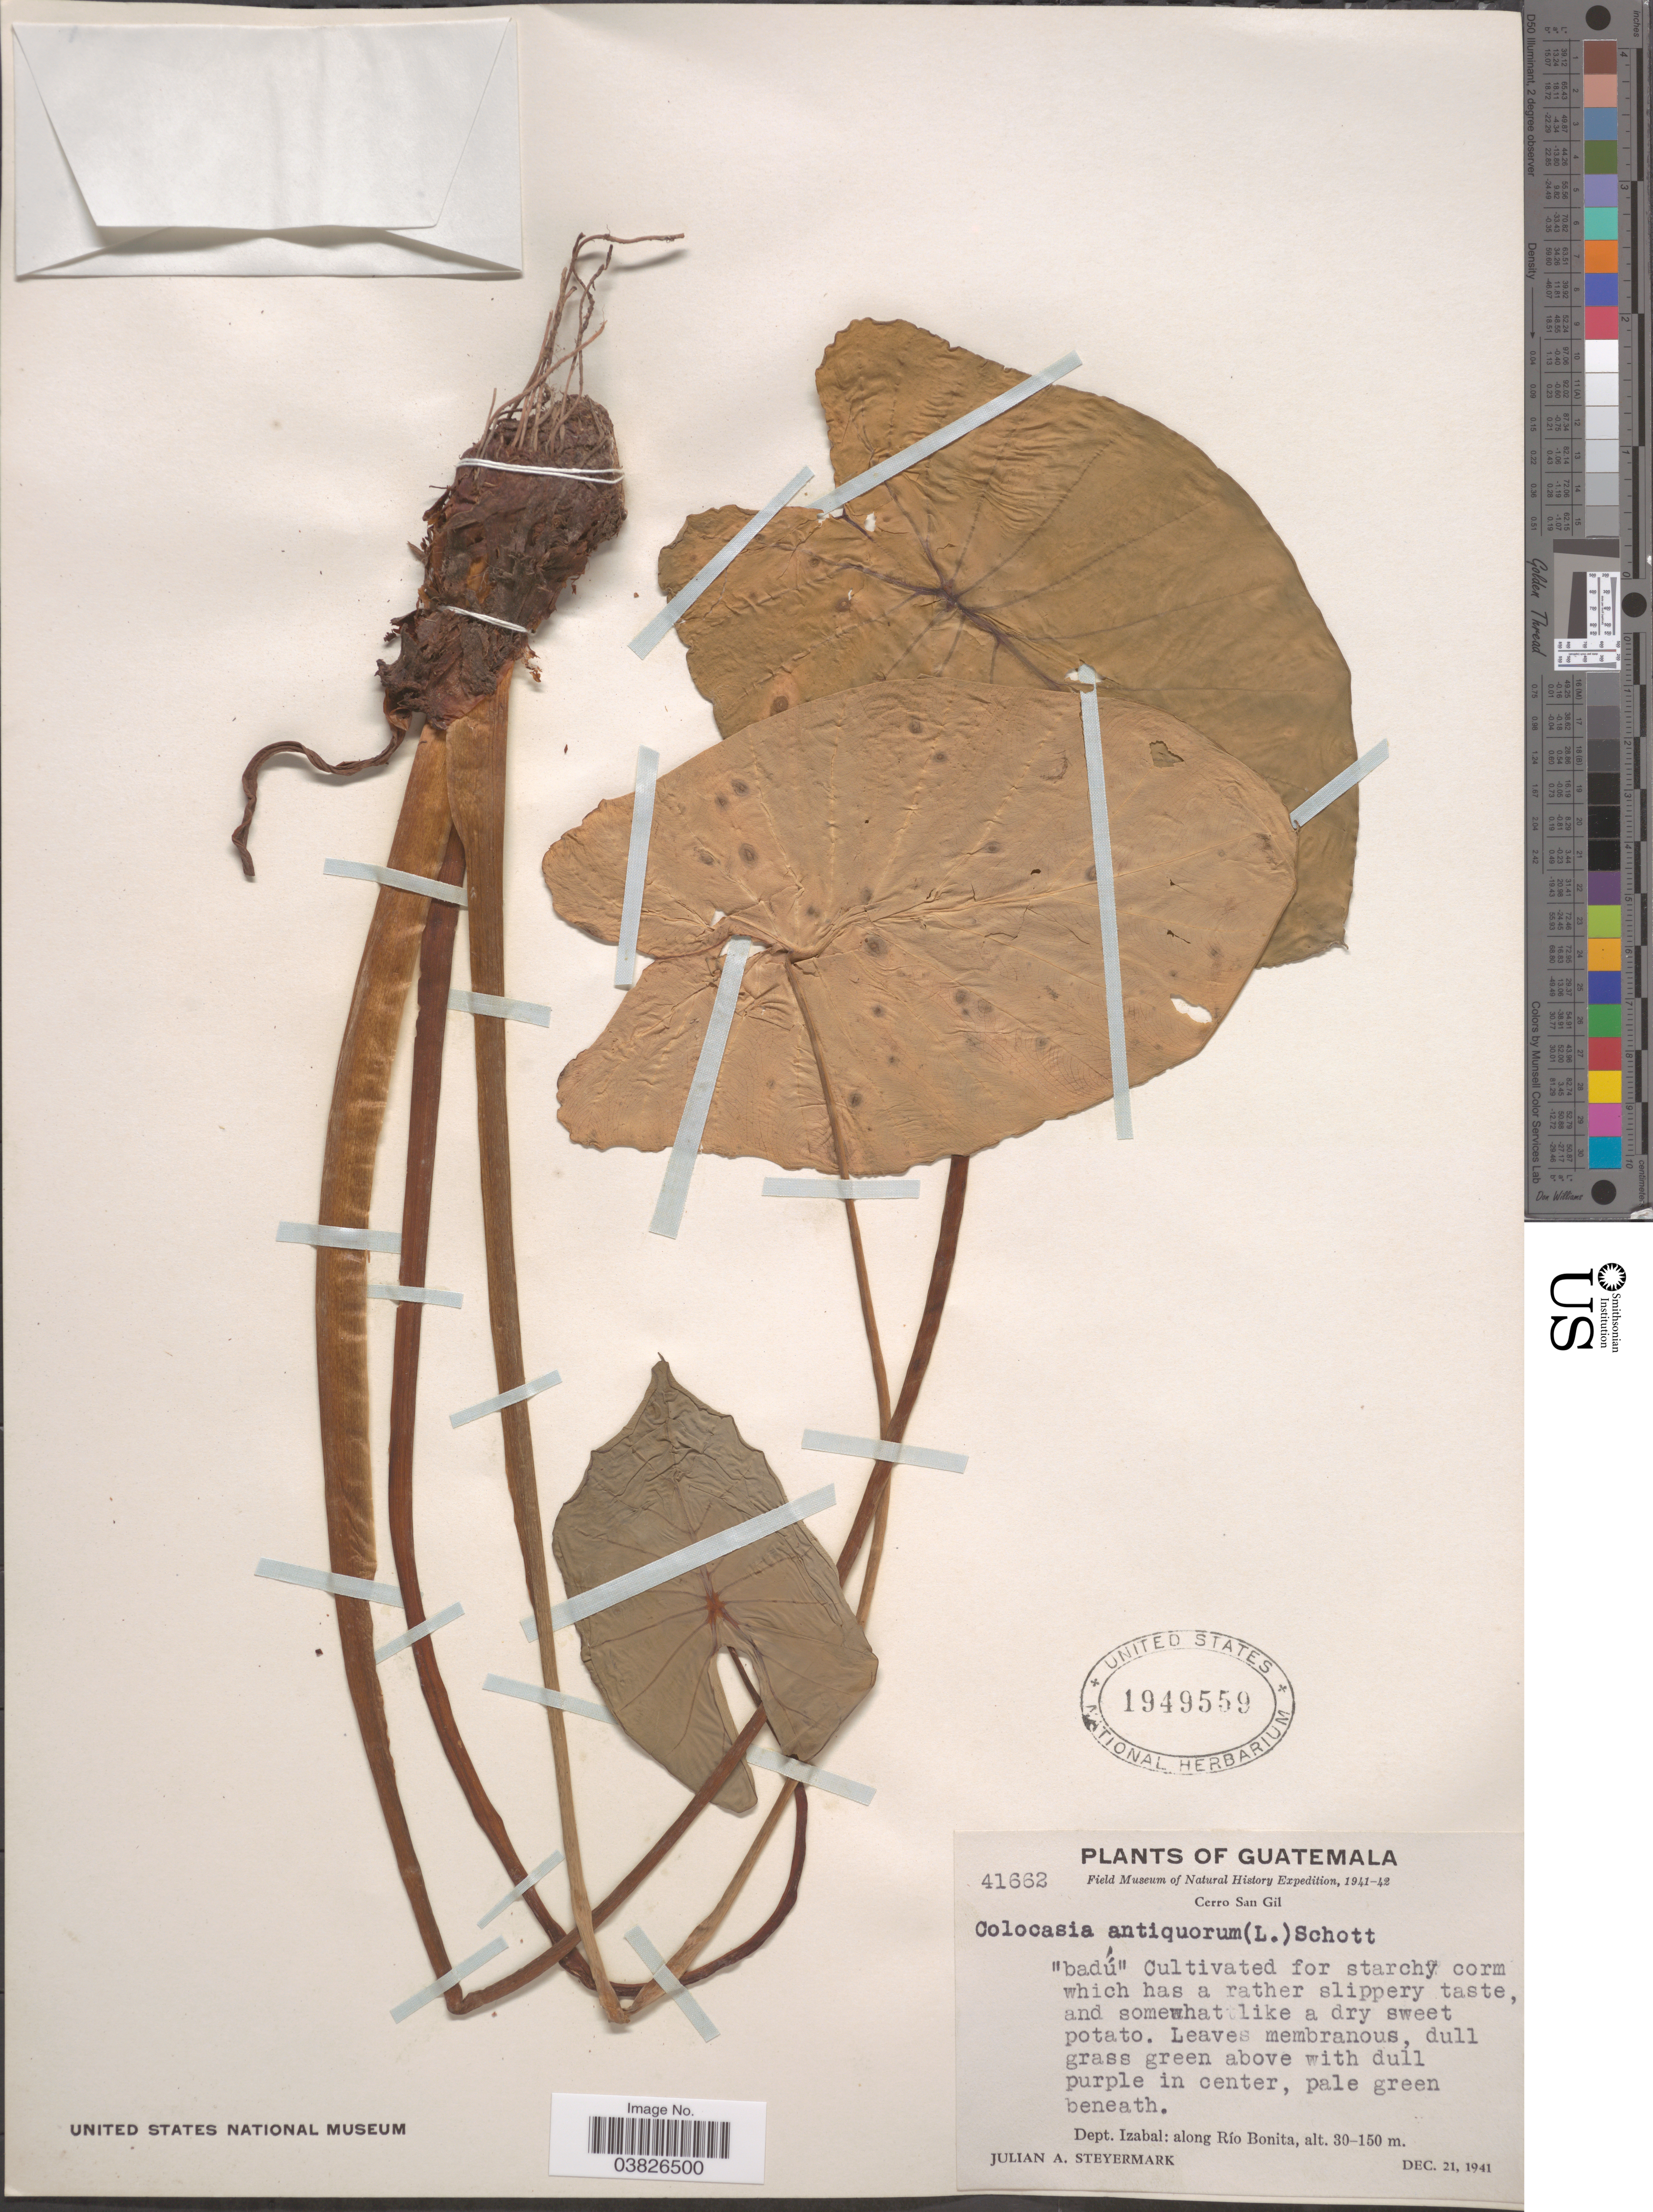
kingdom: Plantae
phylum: Tracheophyta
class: Liliopsida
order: Alismatales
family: Araceae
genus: Colocasia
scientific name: Colocasia antiquorum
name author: Schott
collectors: J. Steyermark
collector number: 41662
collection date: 1941-12-21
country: Guatemala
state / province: Izabal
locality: Cerro San Gil. Dept. Izabal: along Río Bonita.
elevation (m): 30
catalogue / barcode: US 1949559